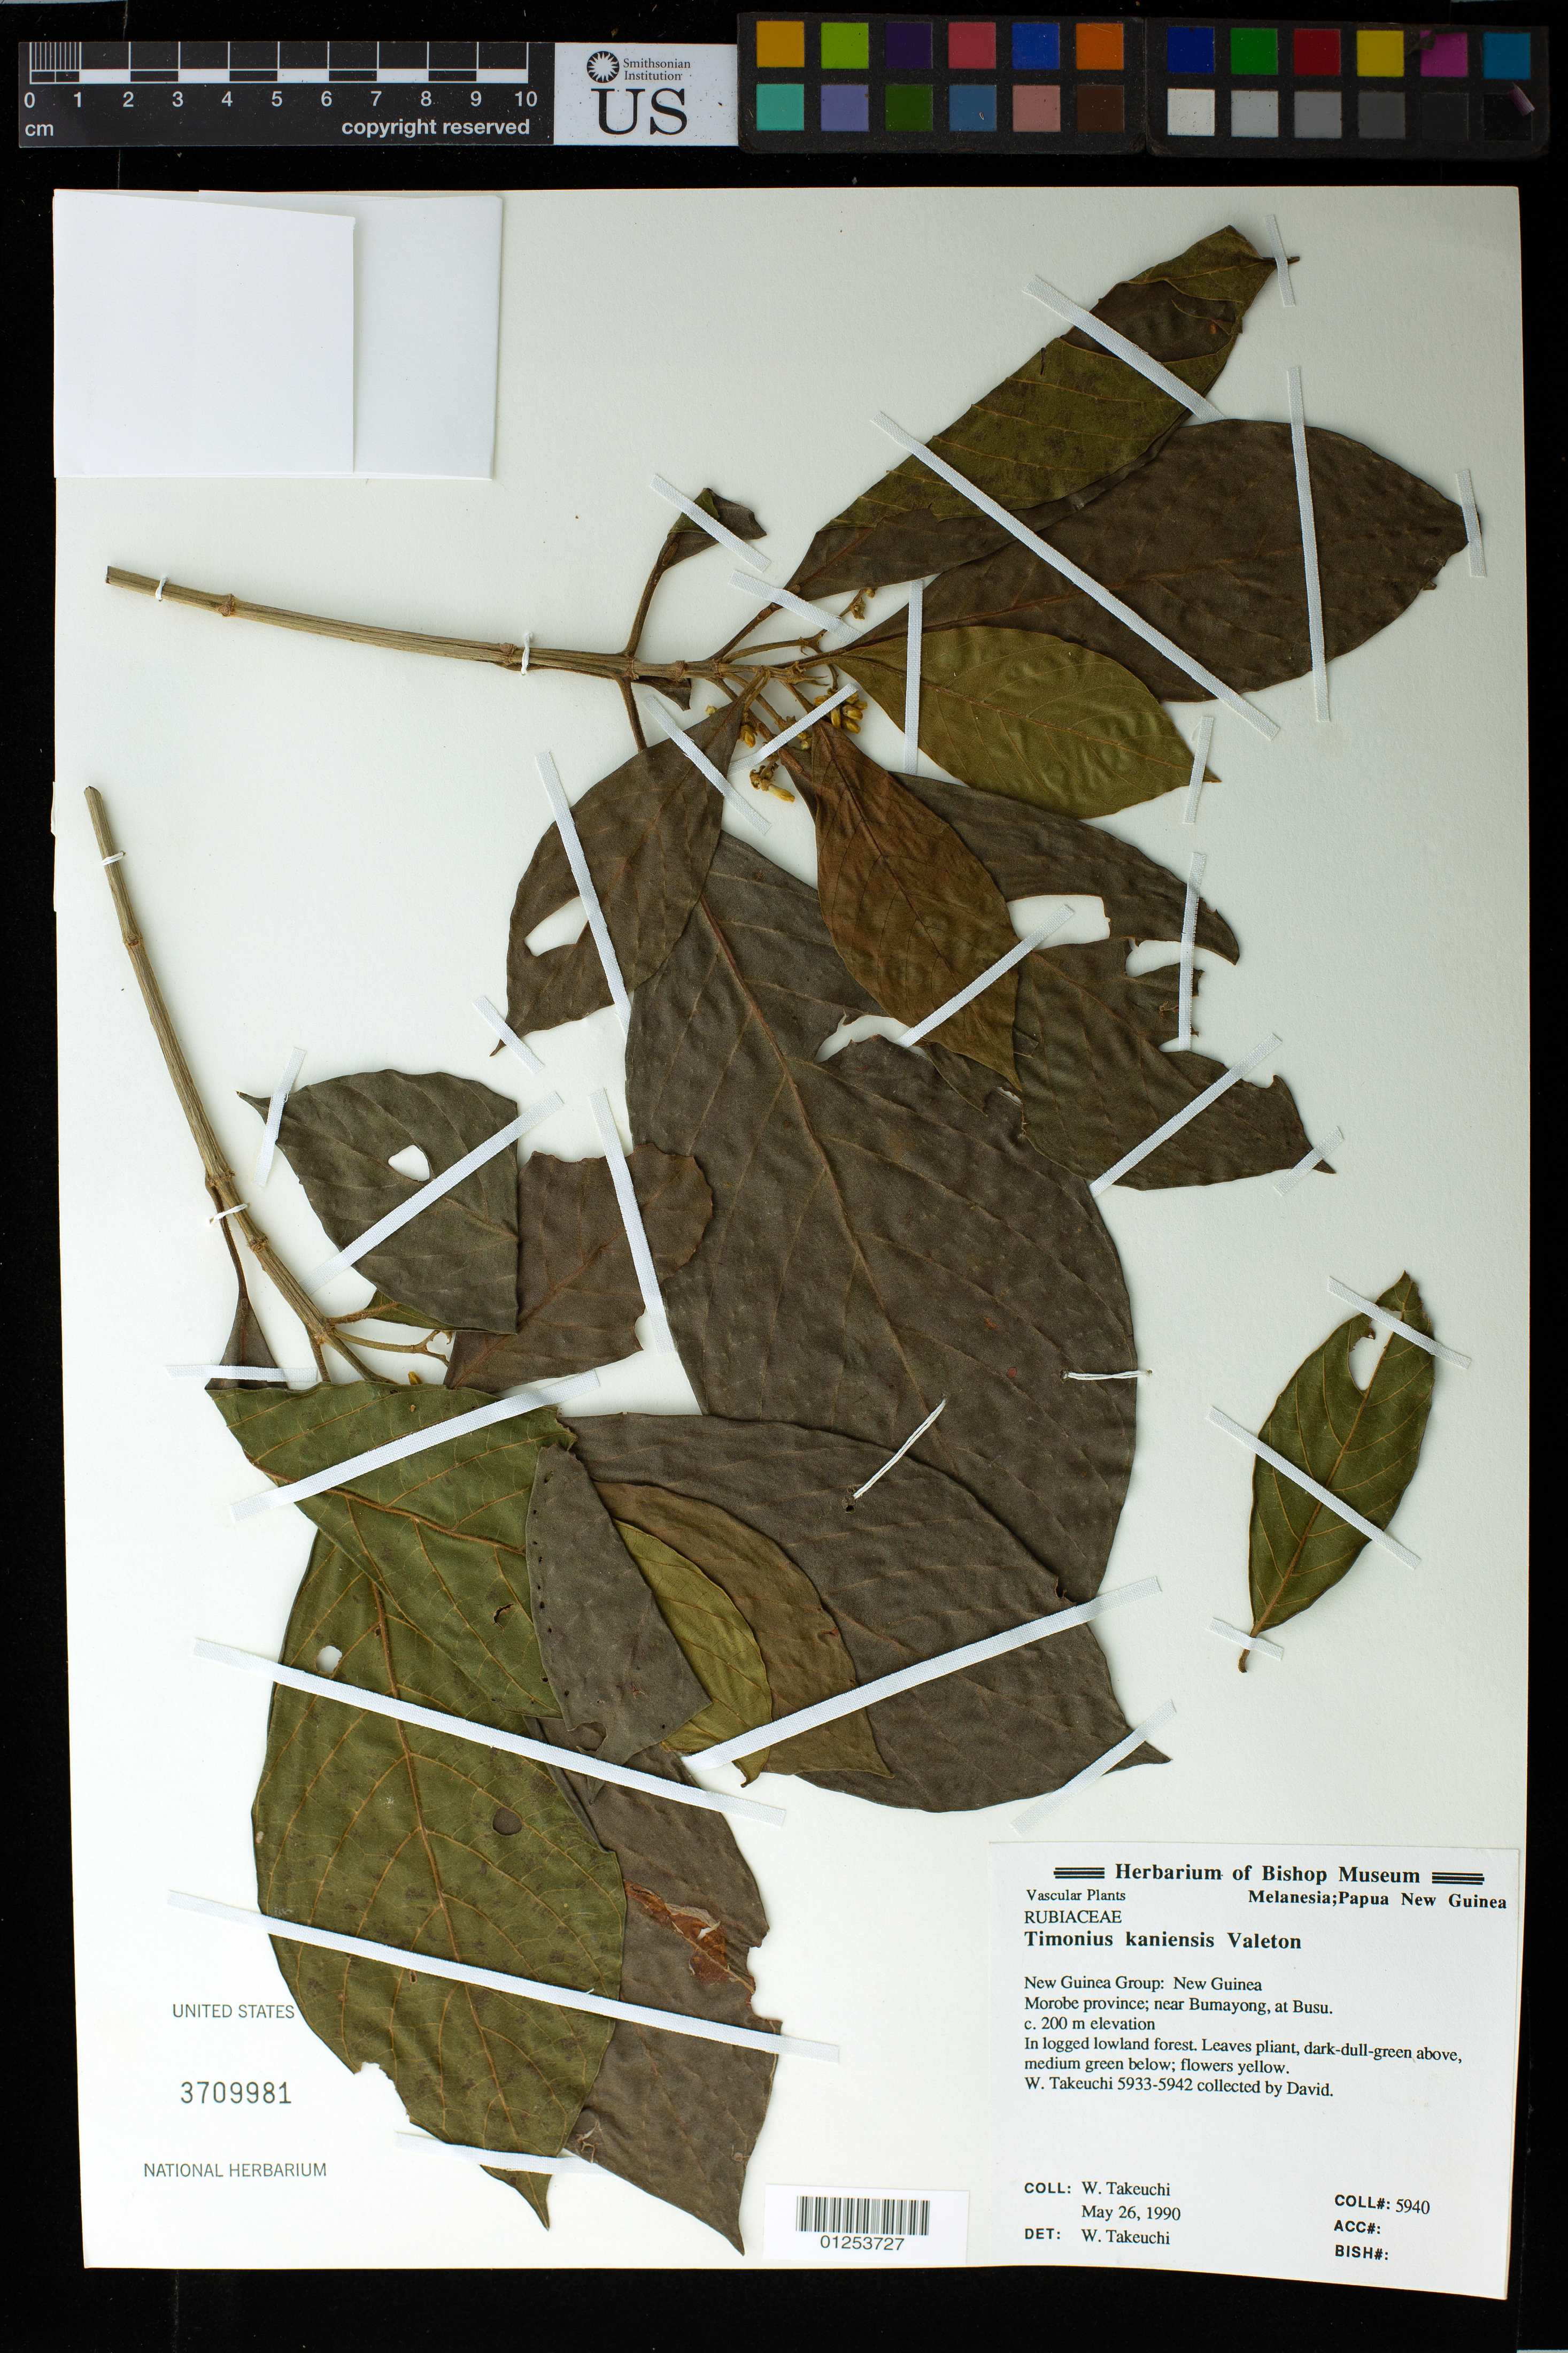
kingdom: Plantae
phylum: Tracheophyta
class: Magnoliopsida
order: Gentianales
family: Rubiaceae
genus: Timonius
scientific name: Timonius kaniensis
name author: Valeton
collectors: W. Takeuchi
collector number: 5940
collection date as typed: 26 May 1990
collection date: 1990-05-26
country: Papua New Guinea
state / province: Morobe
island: New Guinea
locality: Morobe Province; near Bumayong, at Busu.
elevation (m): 200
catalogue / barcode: US 3709981